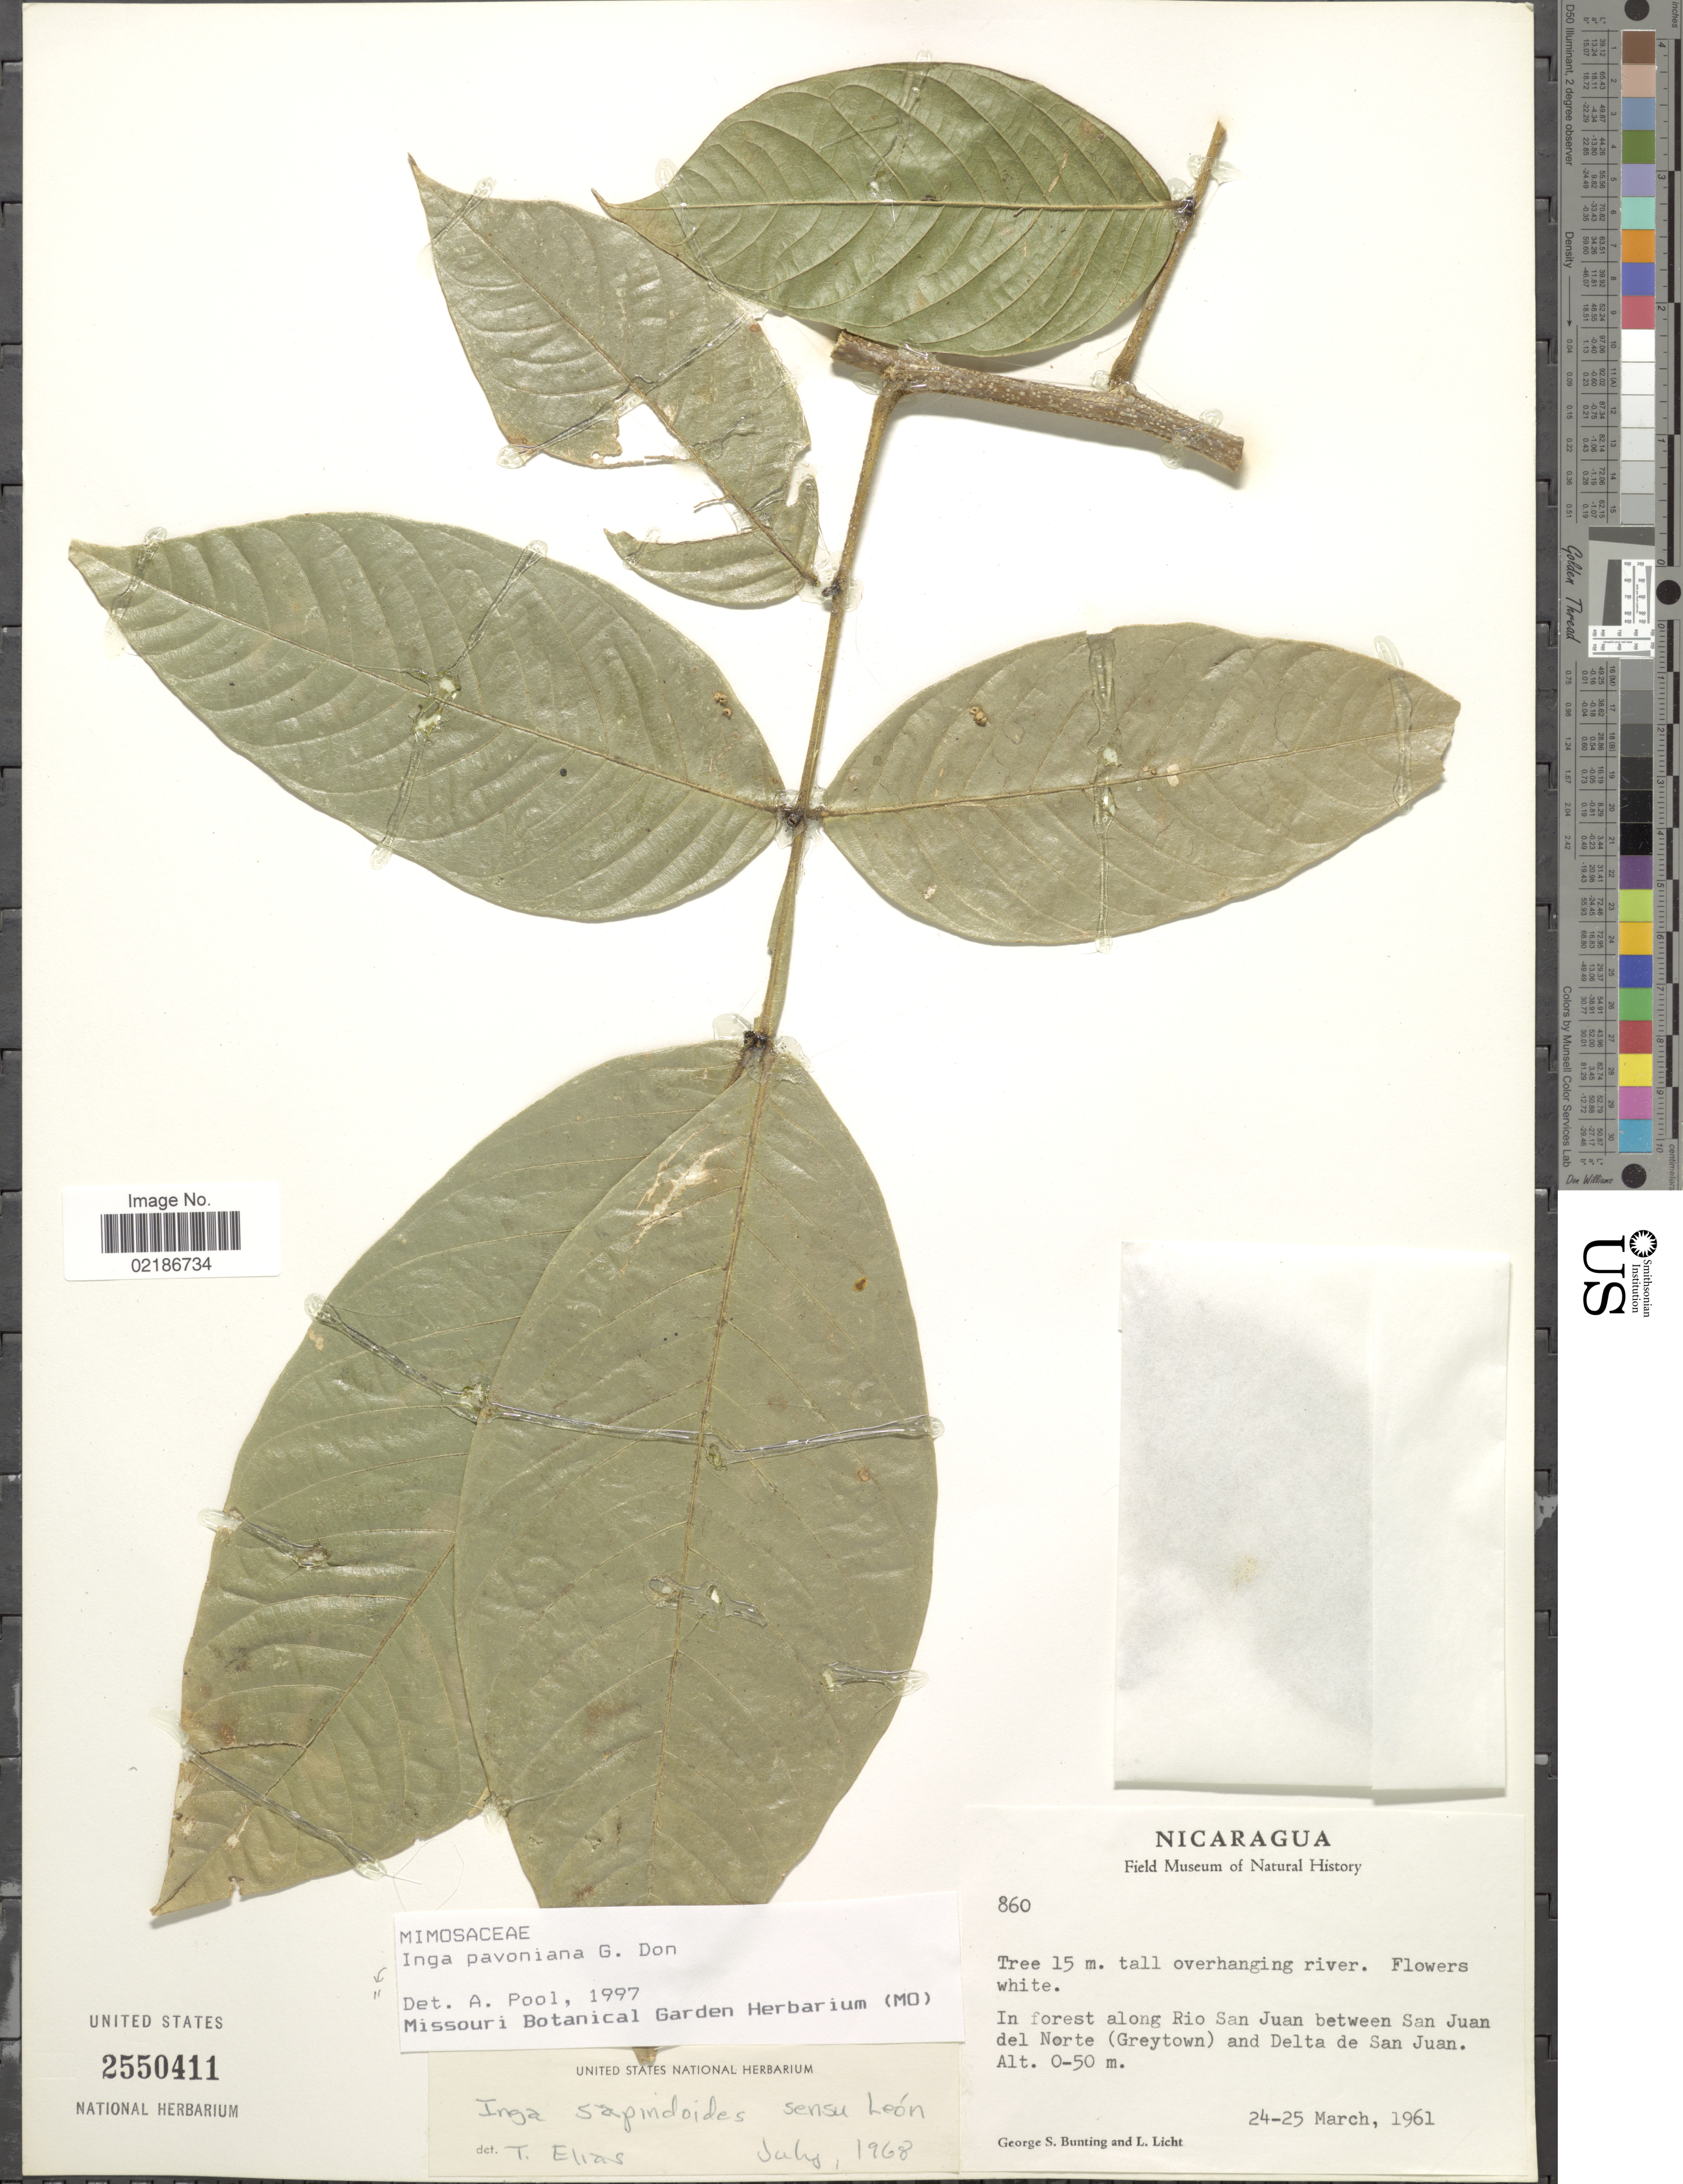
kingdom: Plantae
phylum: Tracheophyta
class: Magnoliopsida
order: Fabales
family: Fabaceae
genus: Inga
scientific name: Inga sapindoides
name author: Willd.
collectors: G. S. Bunting & L. Licht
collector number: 860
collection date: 1961-03-24/1961-03-25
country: Nicaragua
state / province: Rio San Juan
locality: Along Rio San Juan between San Juan del Norte (Greytown) and Delta de San Juan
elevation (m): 0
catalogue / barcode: US 2550411